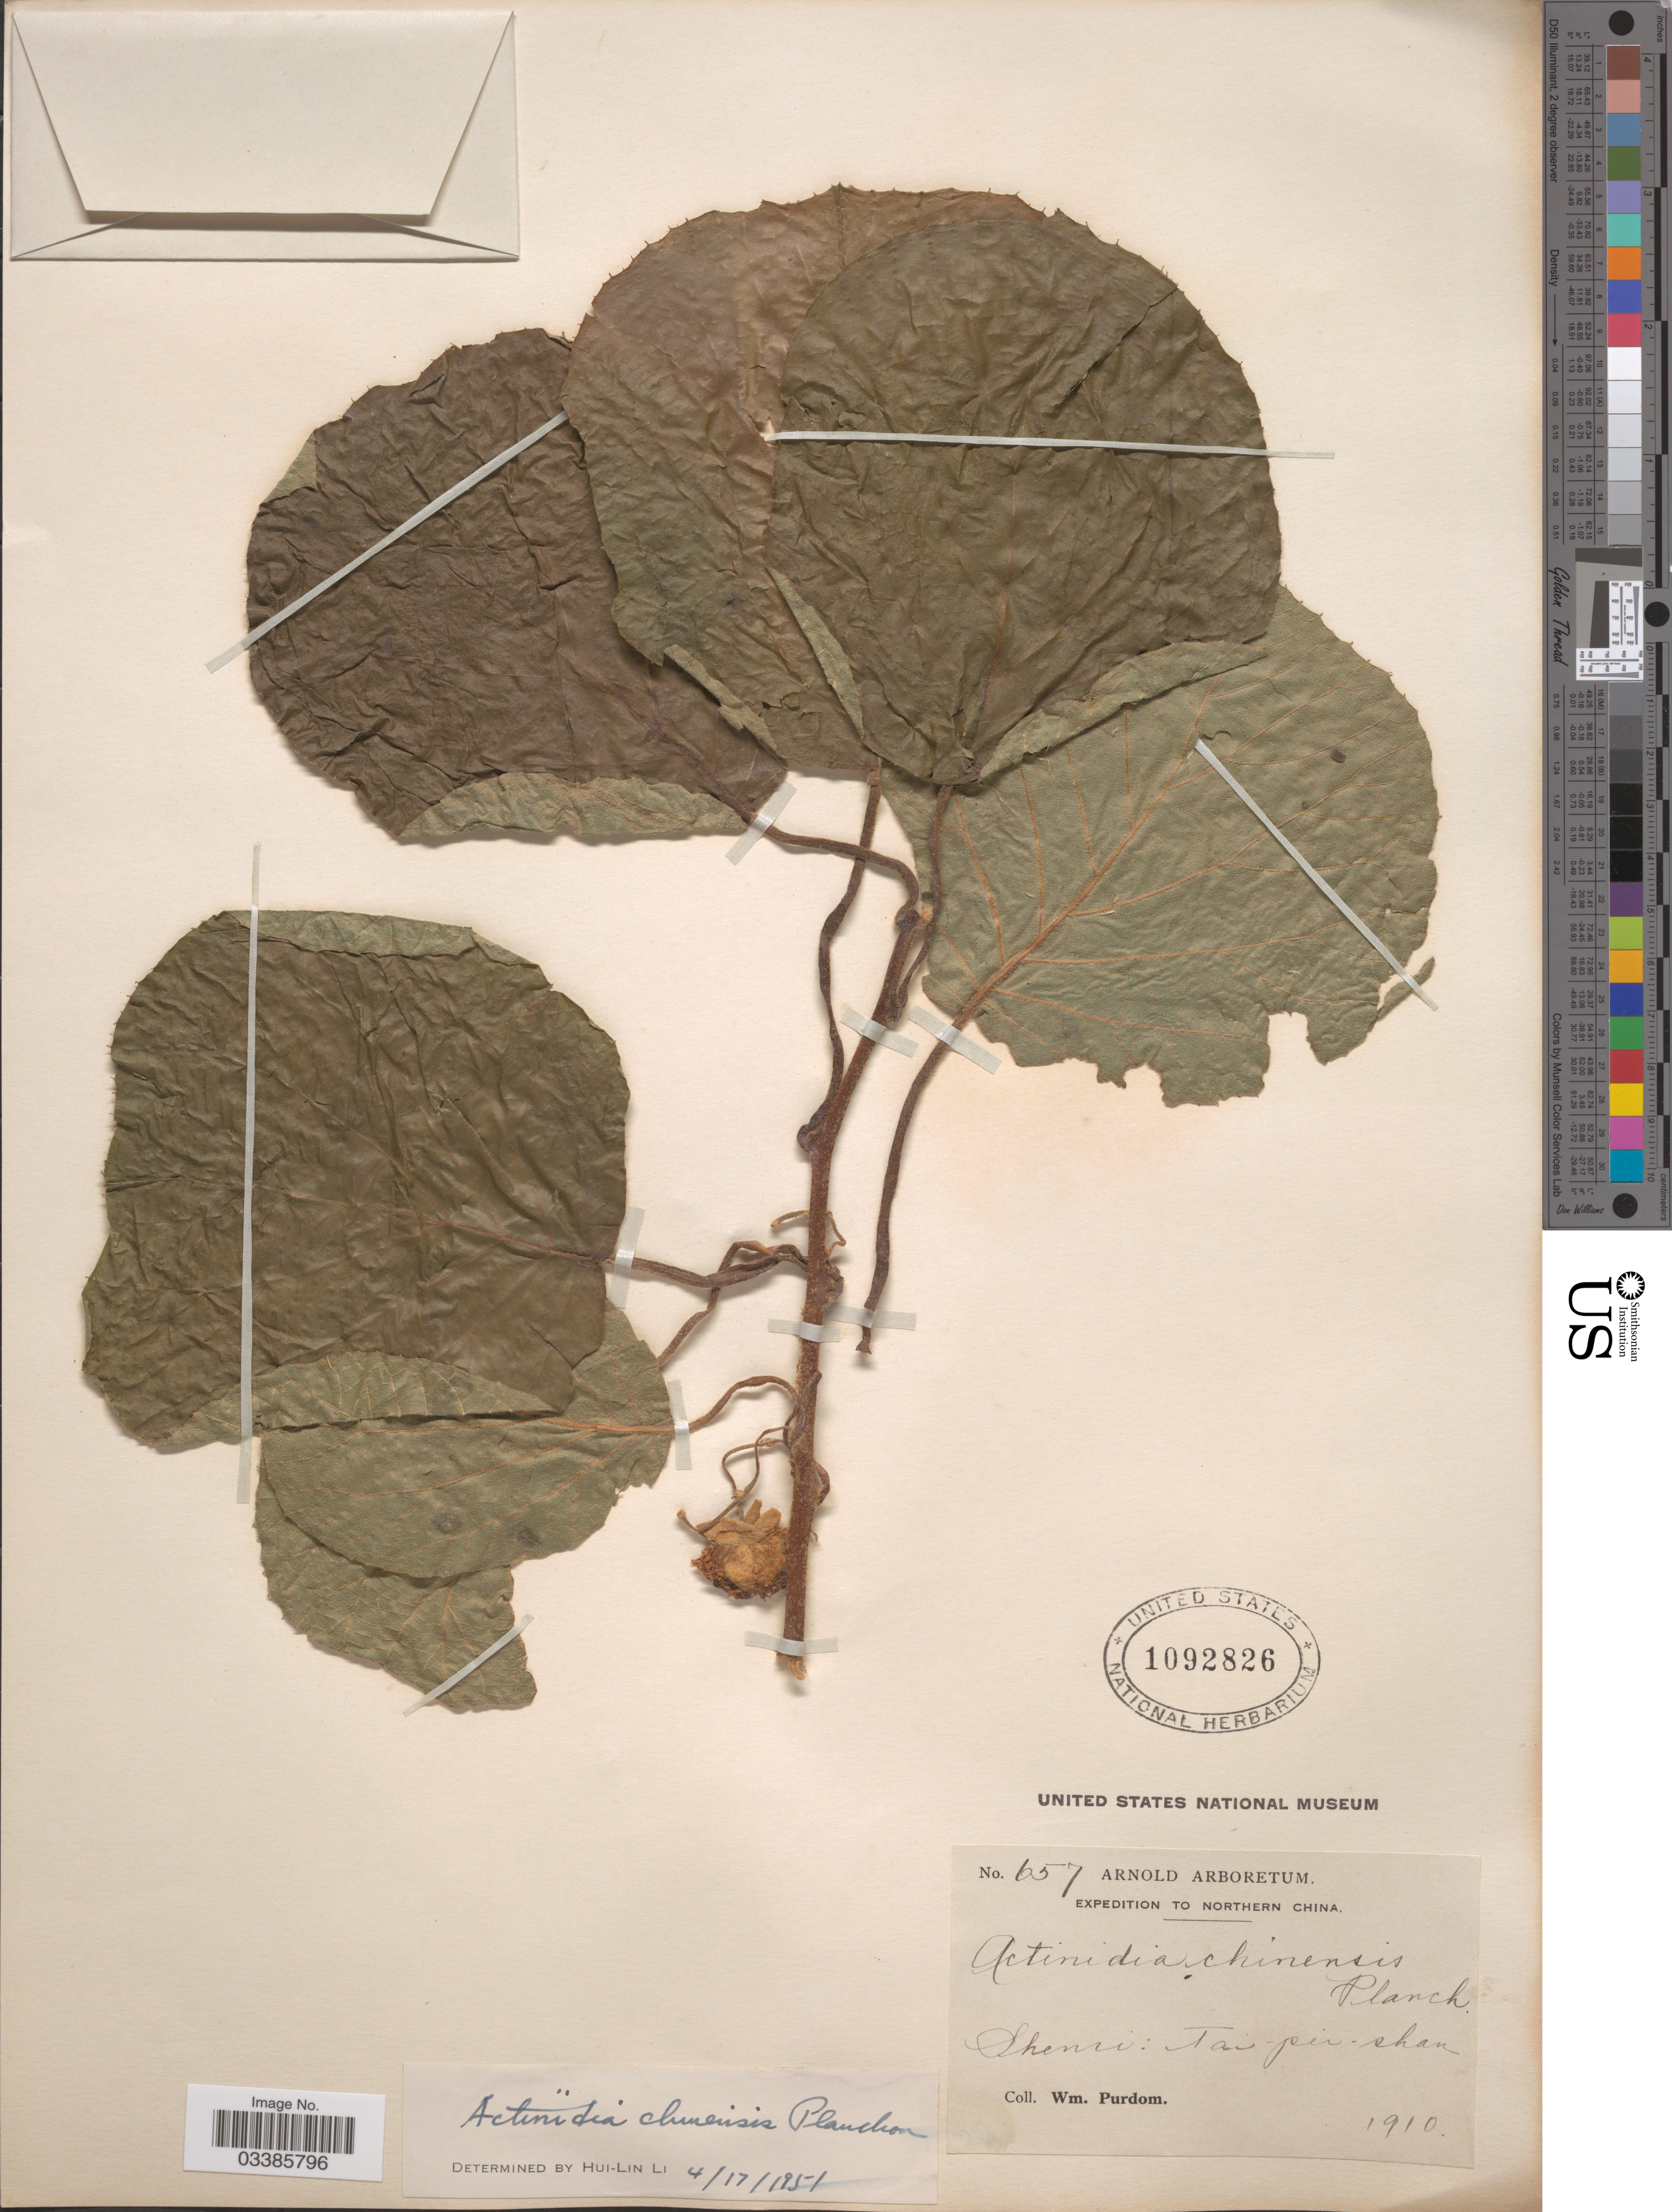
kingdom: Plantae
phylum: Tracheophyta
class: Magnoliopsida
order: Ericales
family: Actinidiaceae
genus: Actinidia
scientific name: Actinidia chinensis var. chinensis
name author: Planch.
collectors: W. Purdom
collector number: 657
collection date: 1910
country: China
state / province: Shaanxi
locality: Northern China. Shensi: Tai-pei-shan.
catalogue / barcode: US 1092826